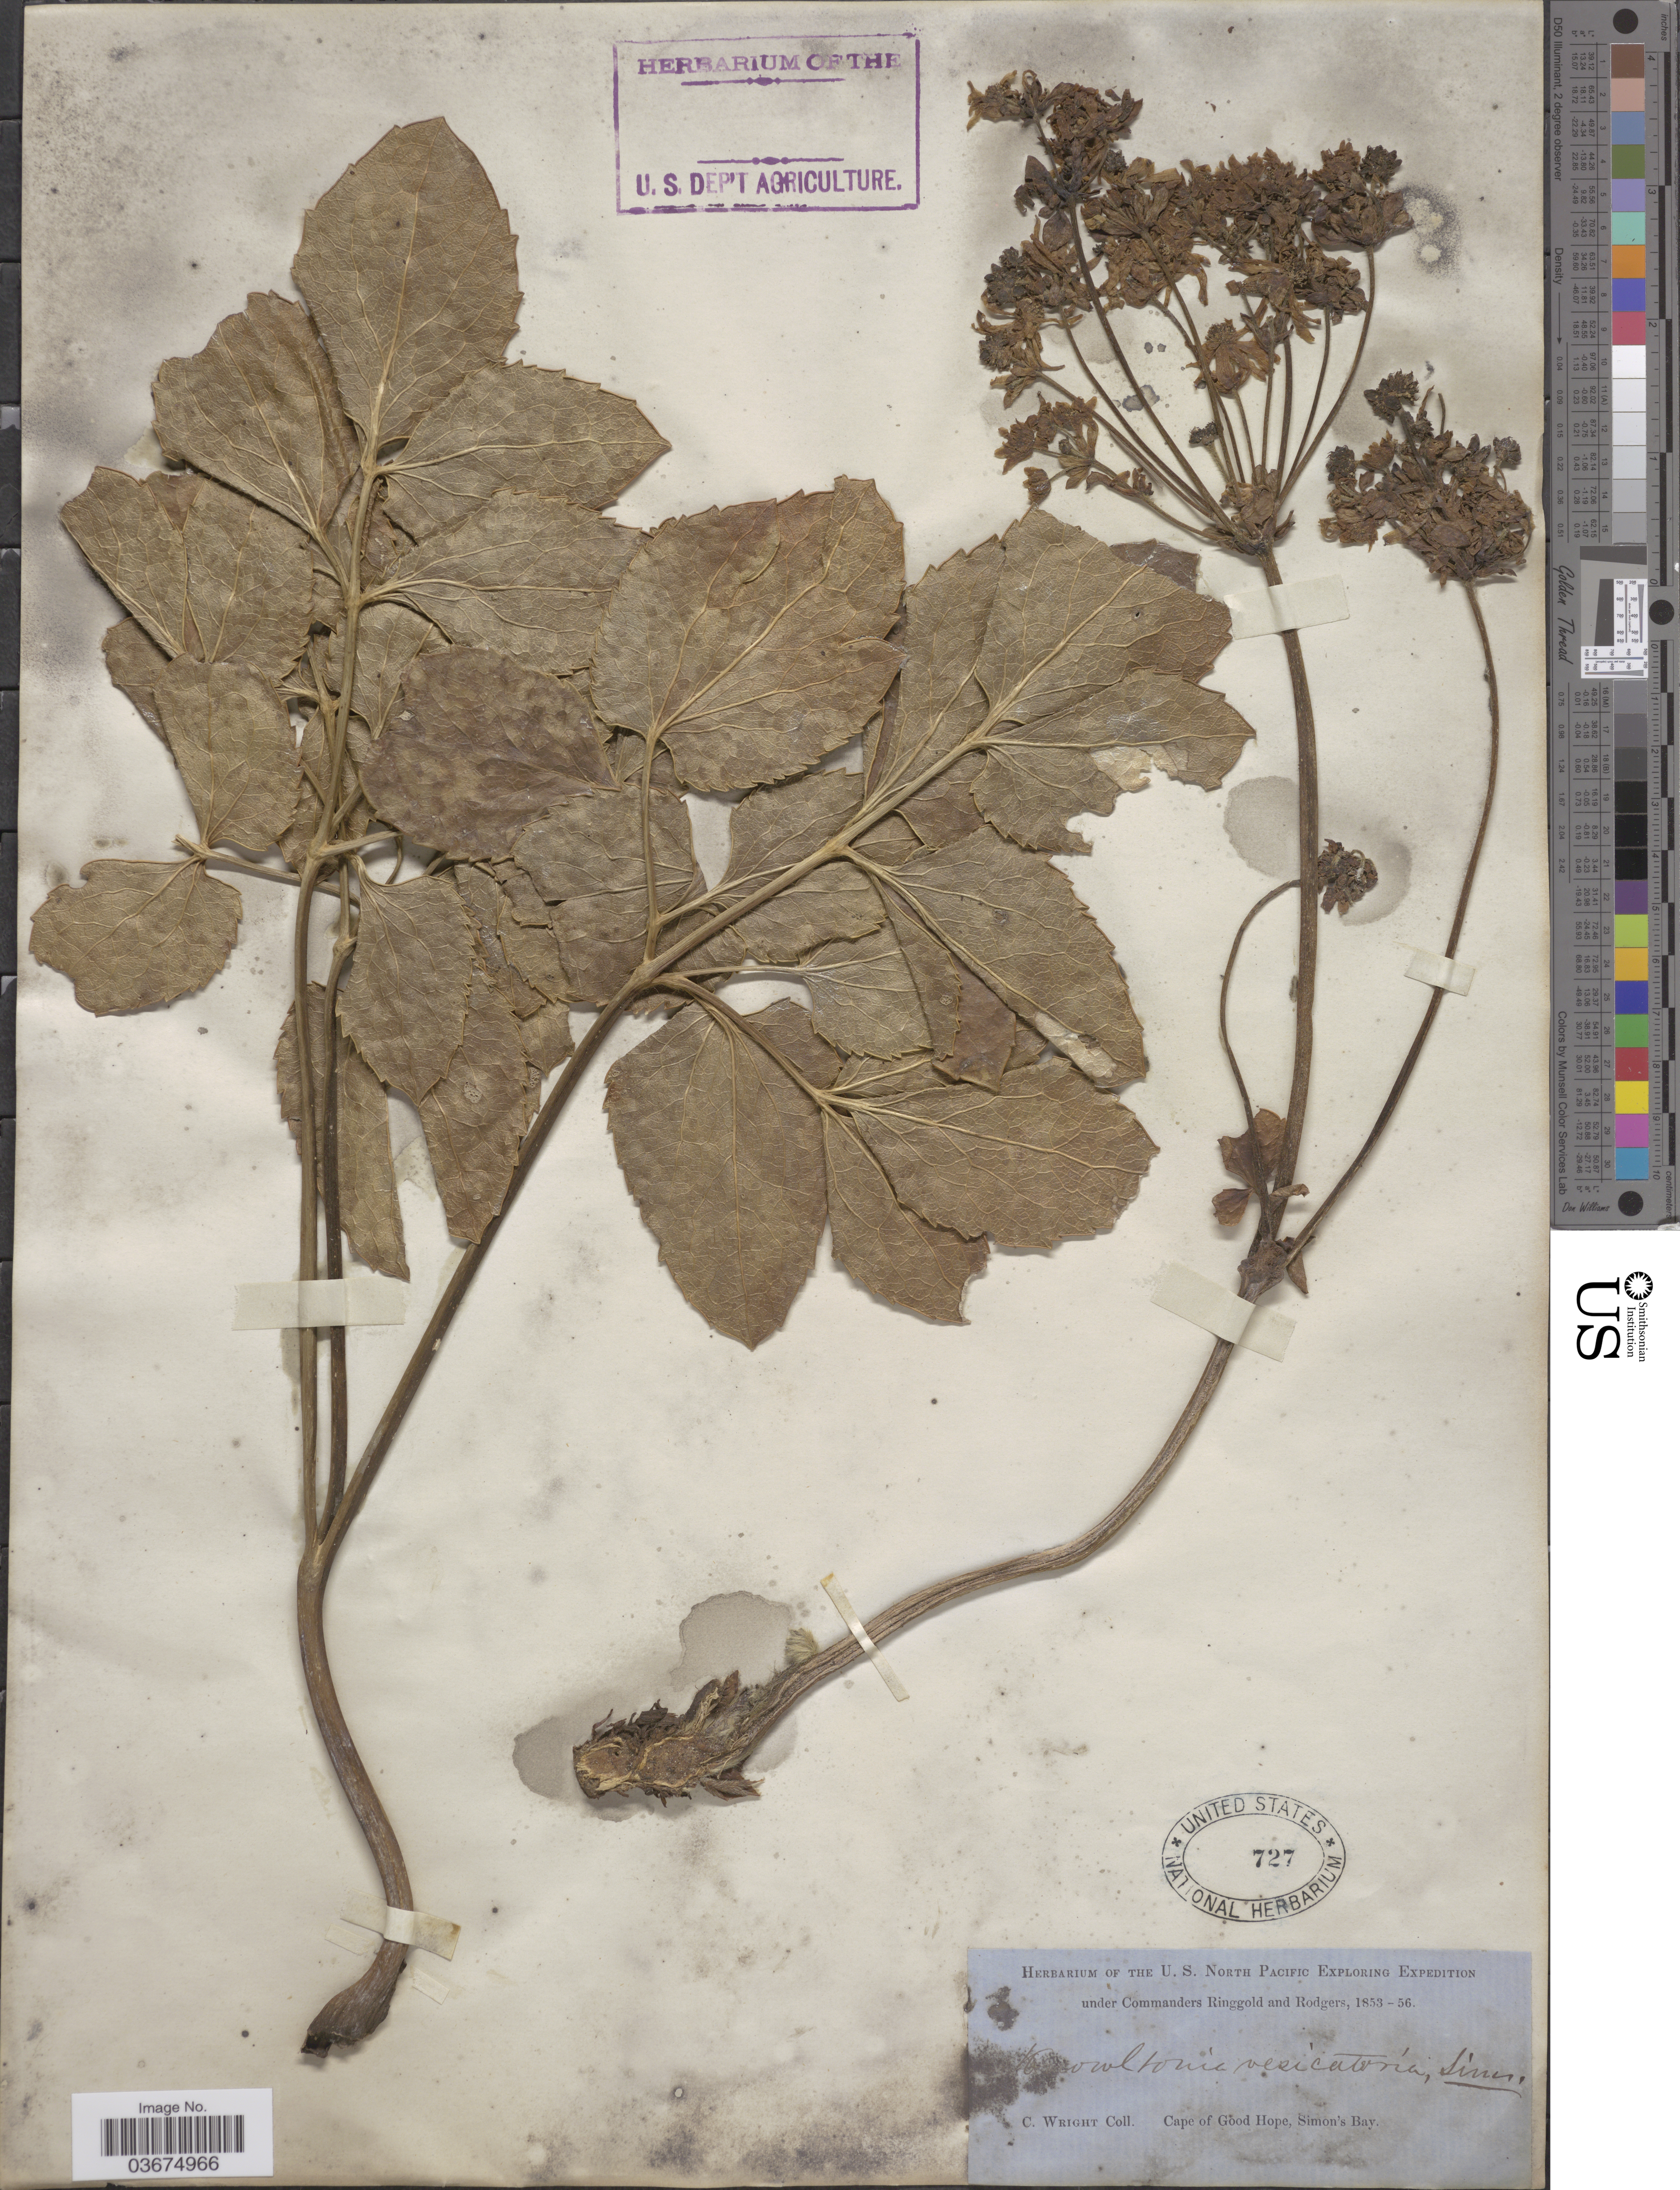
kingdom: Plantae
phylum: Tracheophyta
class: Magnoliopsida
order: Ranunculales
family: Ranunculaceae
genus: Knowltonia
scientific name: Knowltonia vesicatoria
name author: Sims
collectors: C. Wright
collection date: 1853/1856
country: South Africa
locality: Cape of Good Hope, Simon's Bay.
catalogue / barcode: US 727